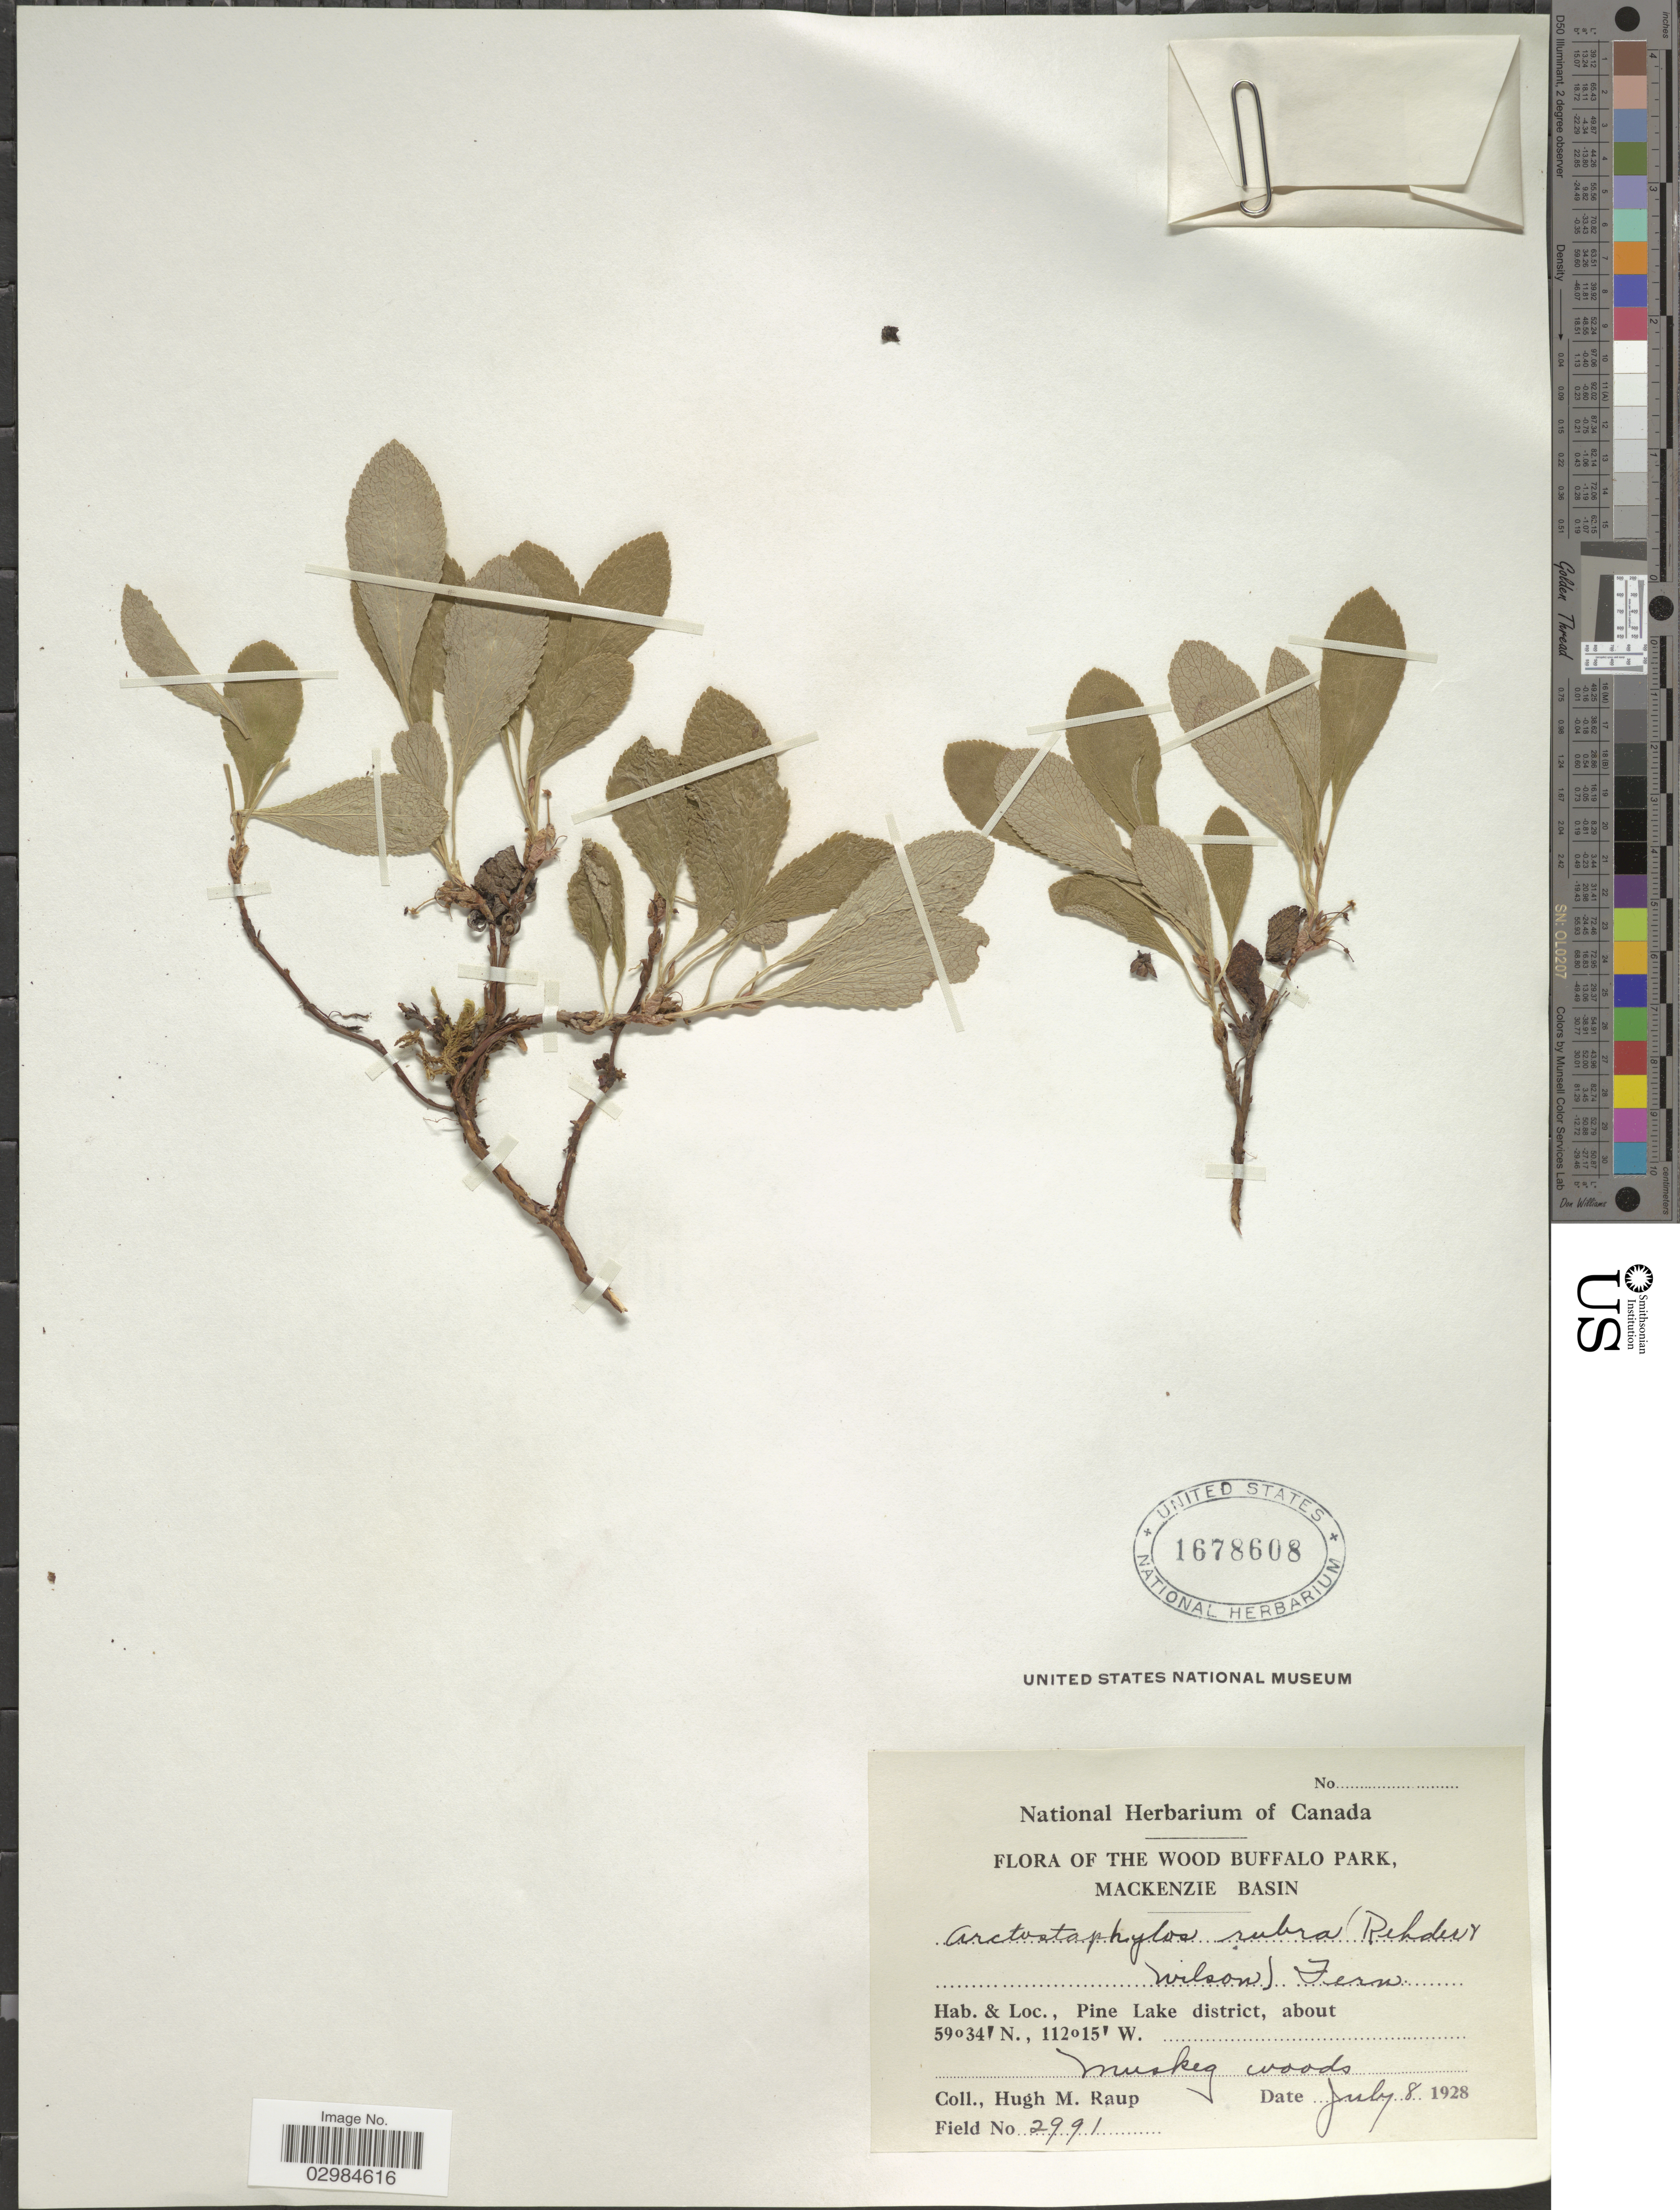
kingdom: Plantae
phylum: Tracheophyta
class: Magnoliopsida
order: Ericales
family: Ericaceae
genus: Arctostaphylos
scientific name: Arctostaphylos rubra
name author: (Rehder & E.H. Wilson) Fernald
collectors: H. Raup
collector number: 2991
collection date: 1928-07-08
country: Canada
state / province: Alberta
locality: The Wood Buffalo Park, Mackenzie Basin. Pine Lake district.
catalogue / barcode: US 1678608